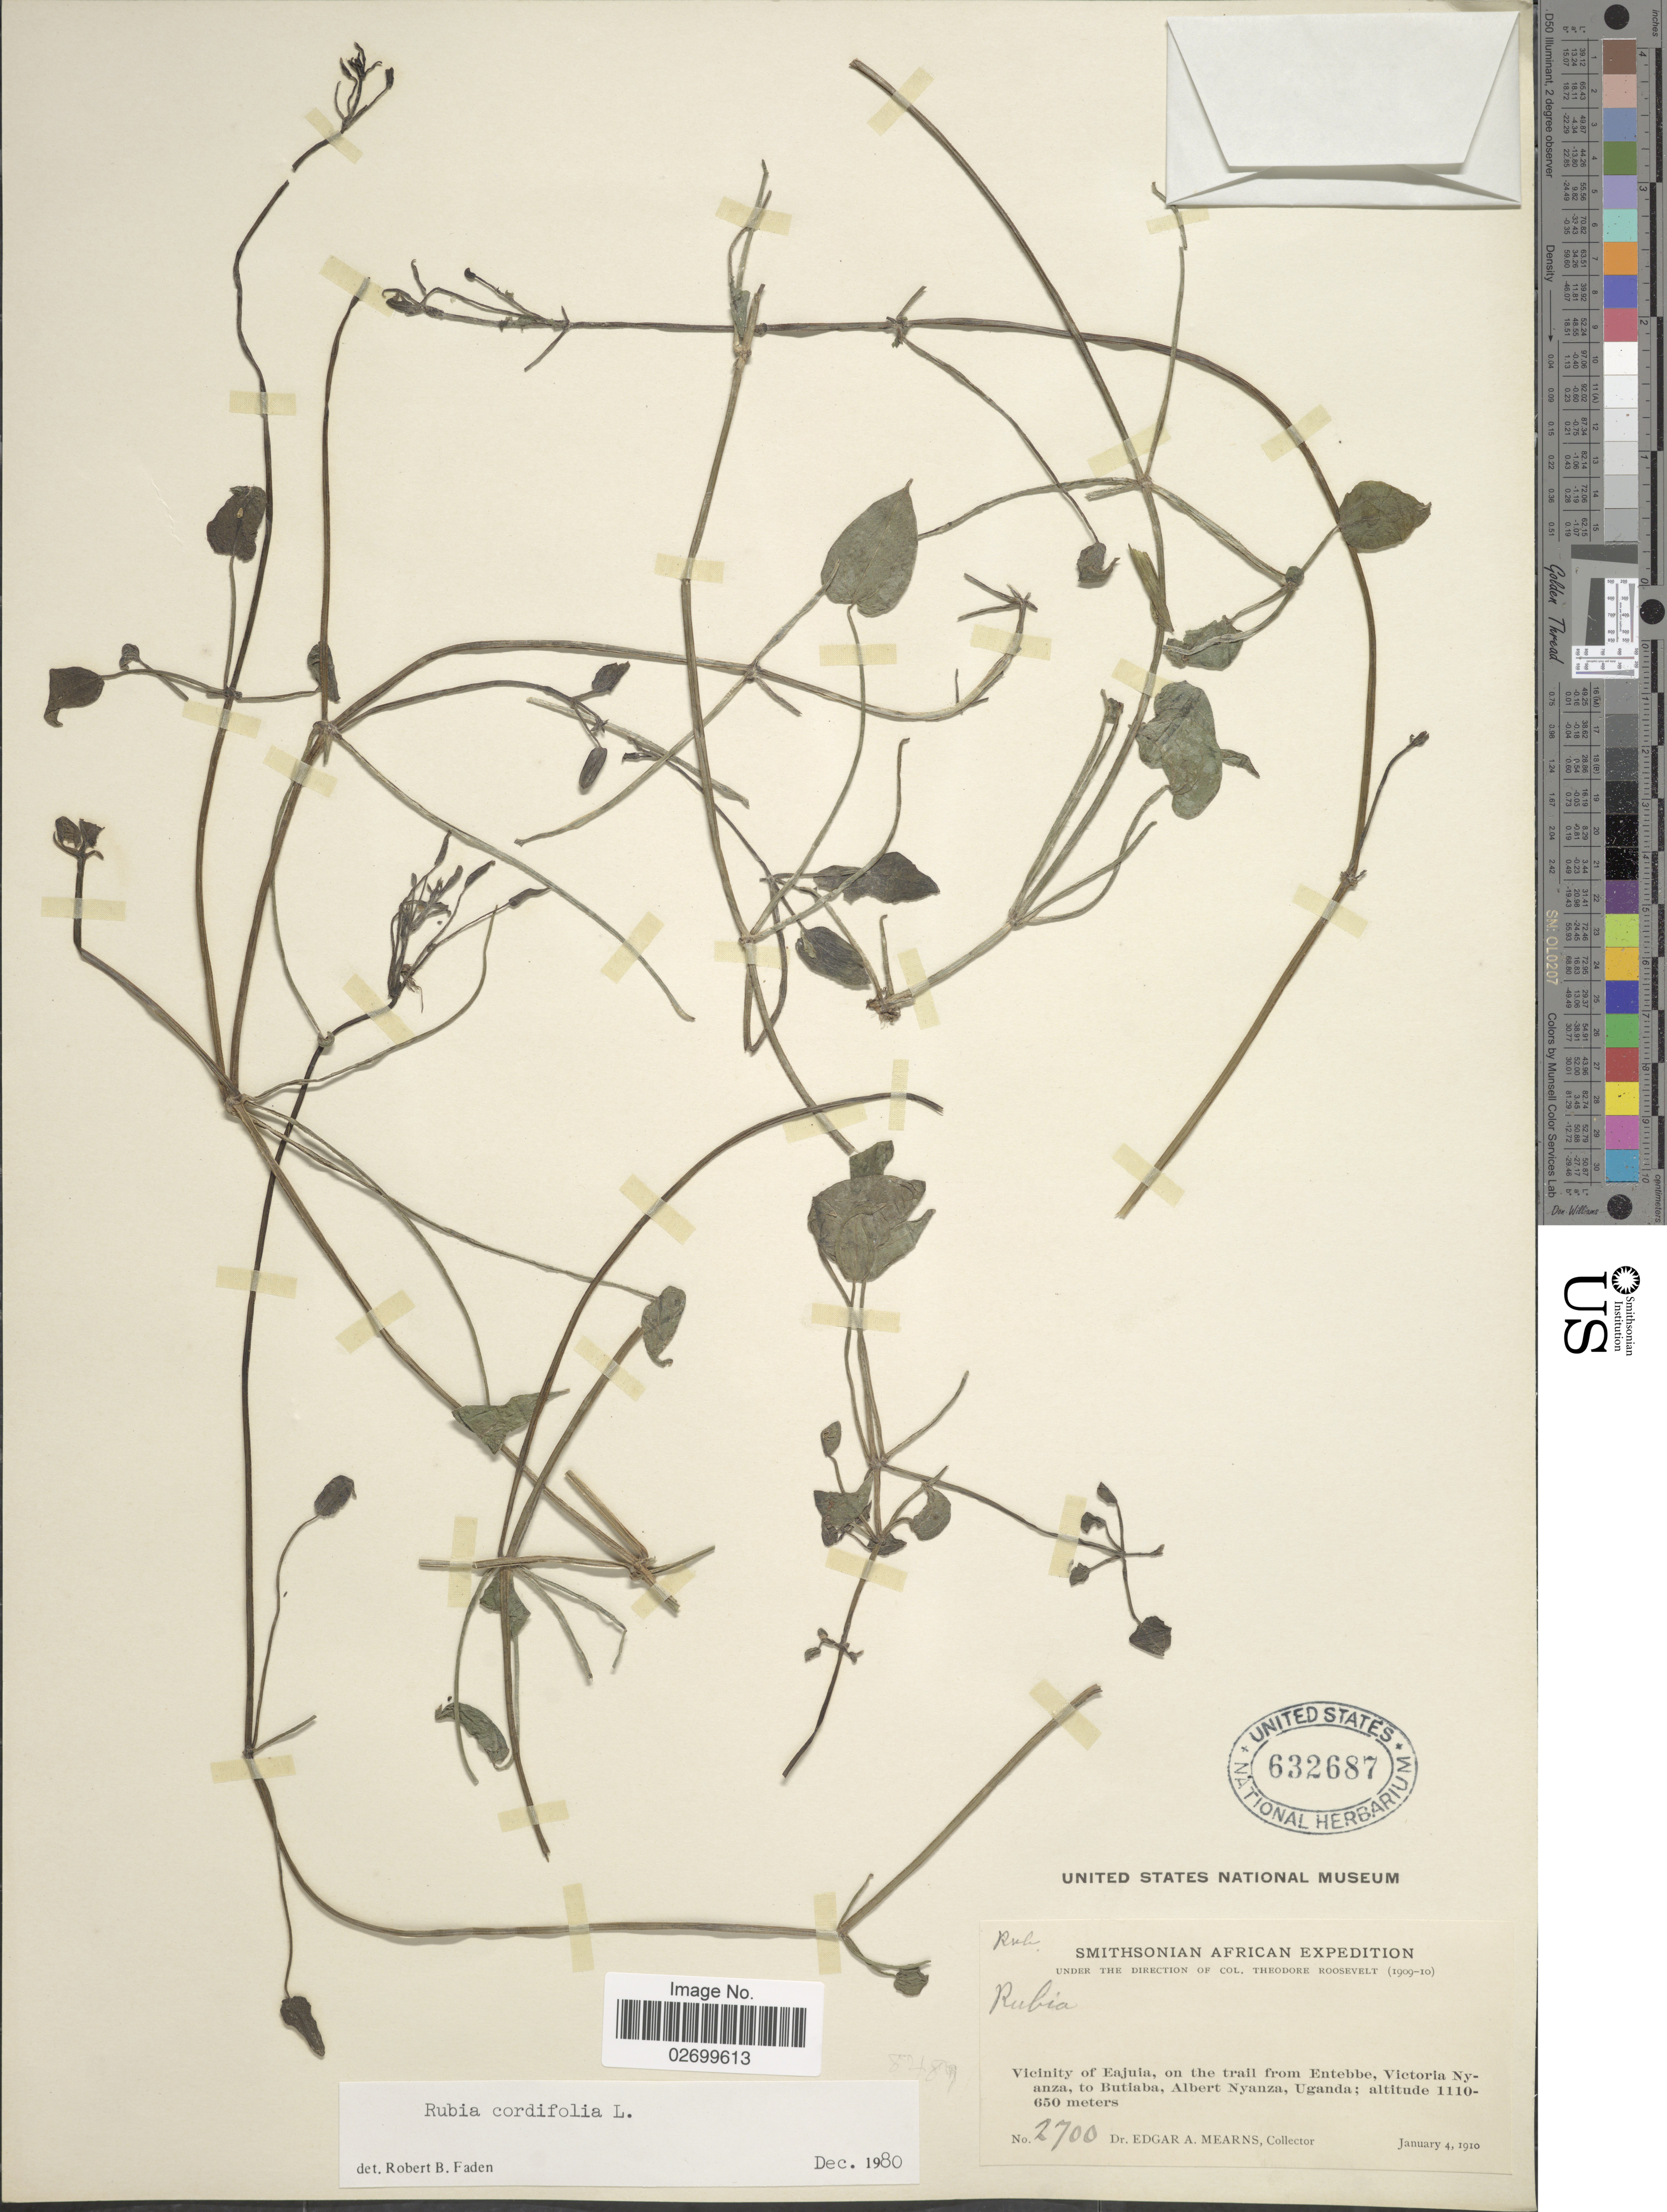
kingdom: Plantae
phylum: Tracheophyta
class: Magnoliopsida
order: Gentianales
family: Rubiaceae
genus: Rubia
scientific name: Rubia cordifolia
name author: L.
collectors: E. A. Mearns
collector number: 2700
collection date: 1910-01-04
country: Uganda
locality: Vicinity of Eajuia, on the trail from Entebbe, Victoria Nyanza, to Butiaba, Albert Nyanza, Uganda.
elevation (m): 650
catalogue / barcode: US 632687